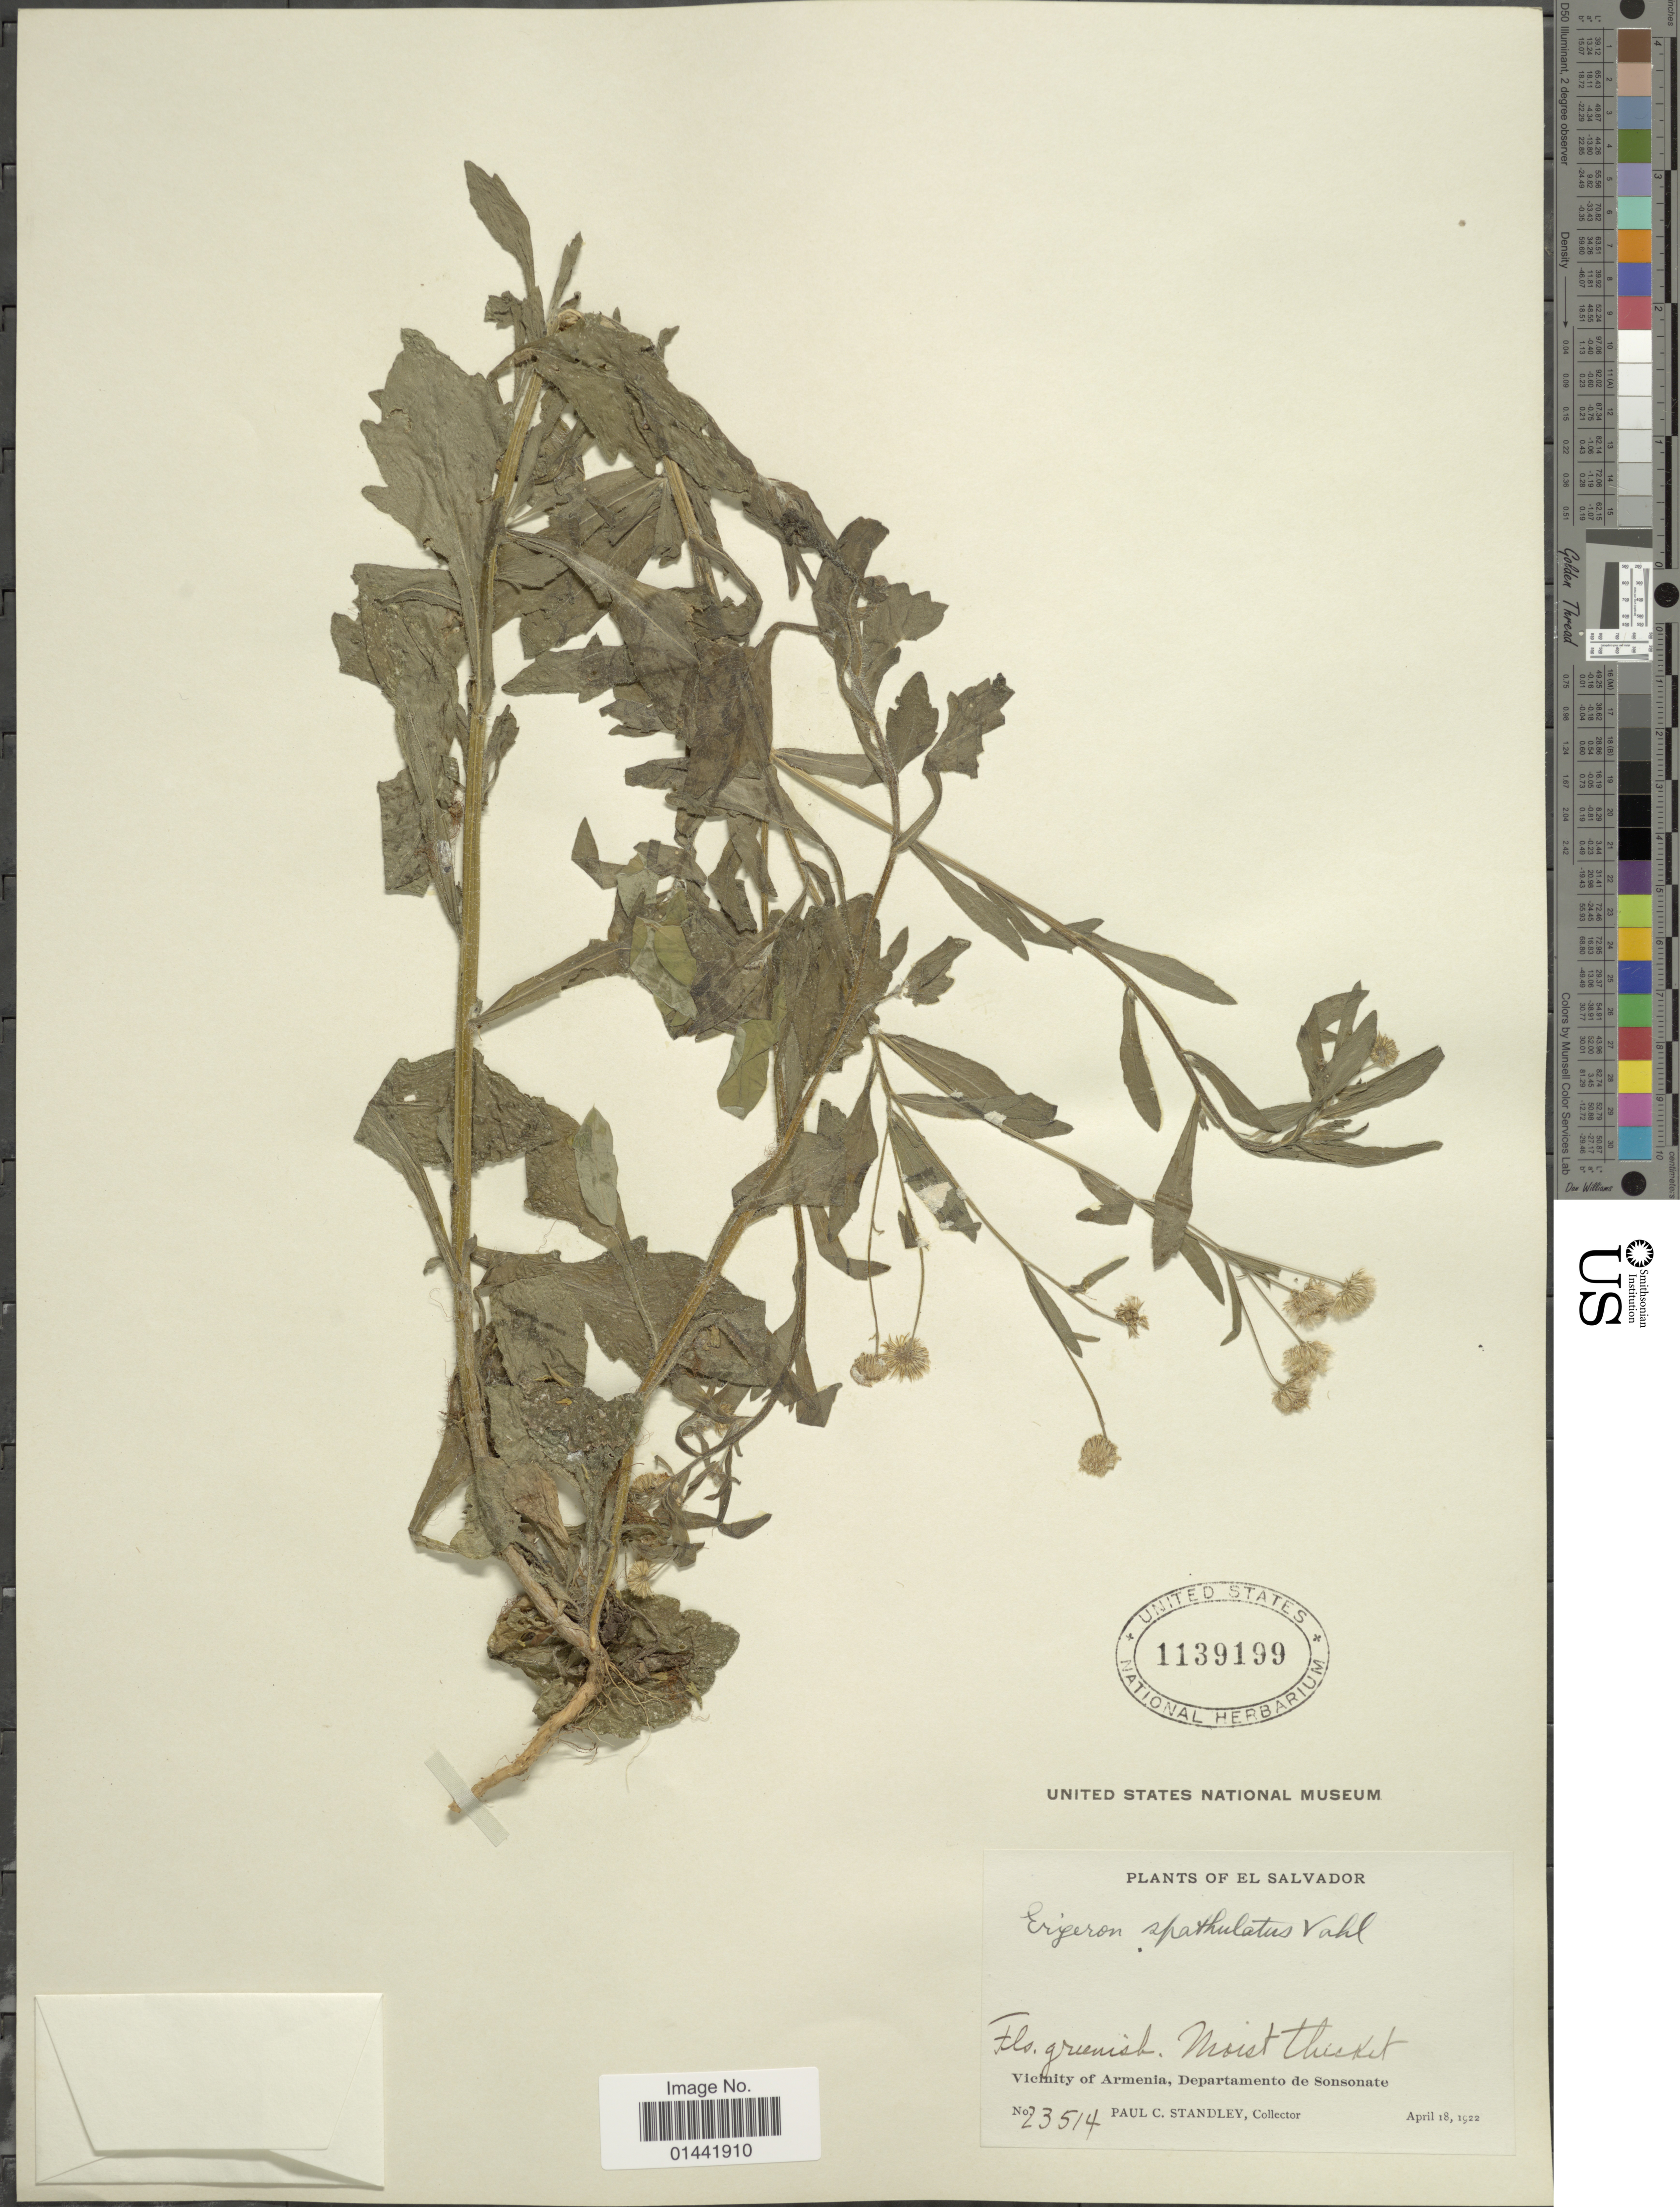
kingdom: Plantae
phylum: Tracheophyta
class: Magnoliopsida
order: Asterales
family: Asteraceae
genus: Erigeron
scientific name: Erigeron spathulatus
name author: Vahl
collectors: P. C. Standley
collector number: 23514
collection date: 1922-04-18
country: El Salvador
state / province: Sonsonate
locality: Moist thicket, Vicinity of Armenia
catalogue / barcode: US 1139199